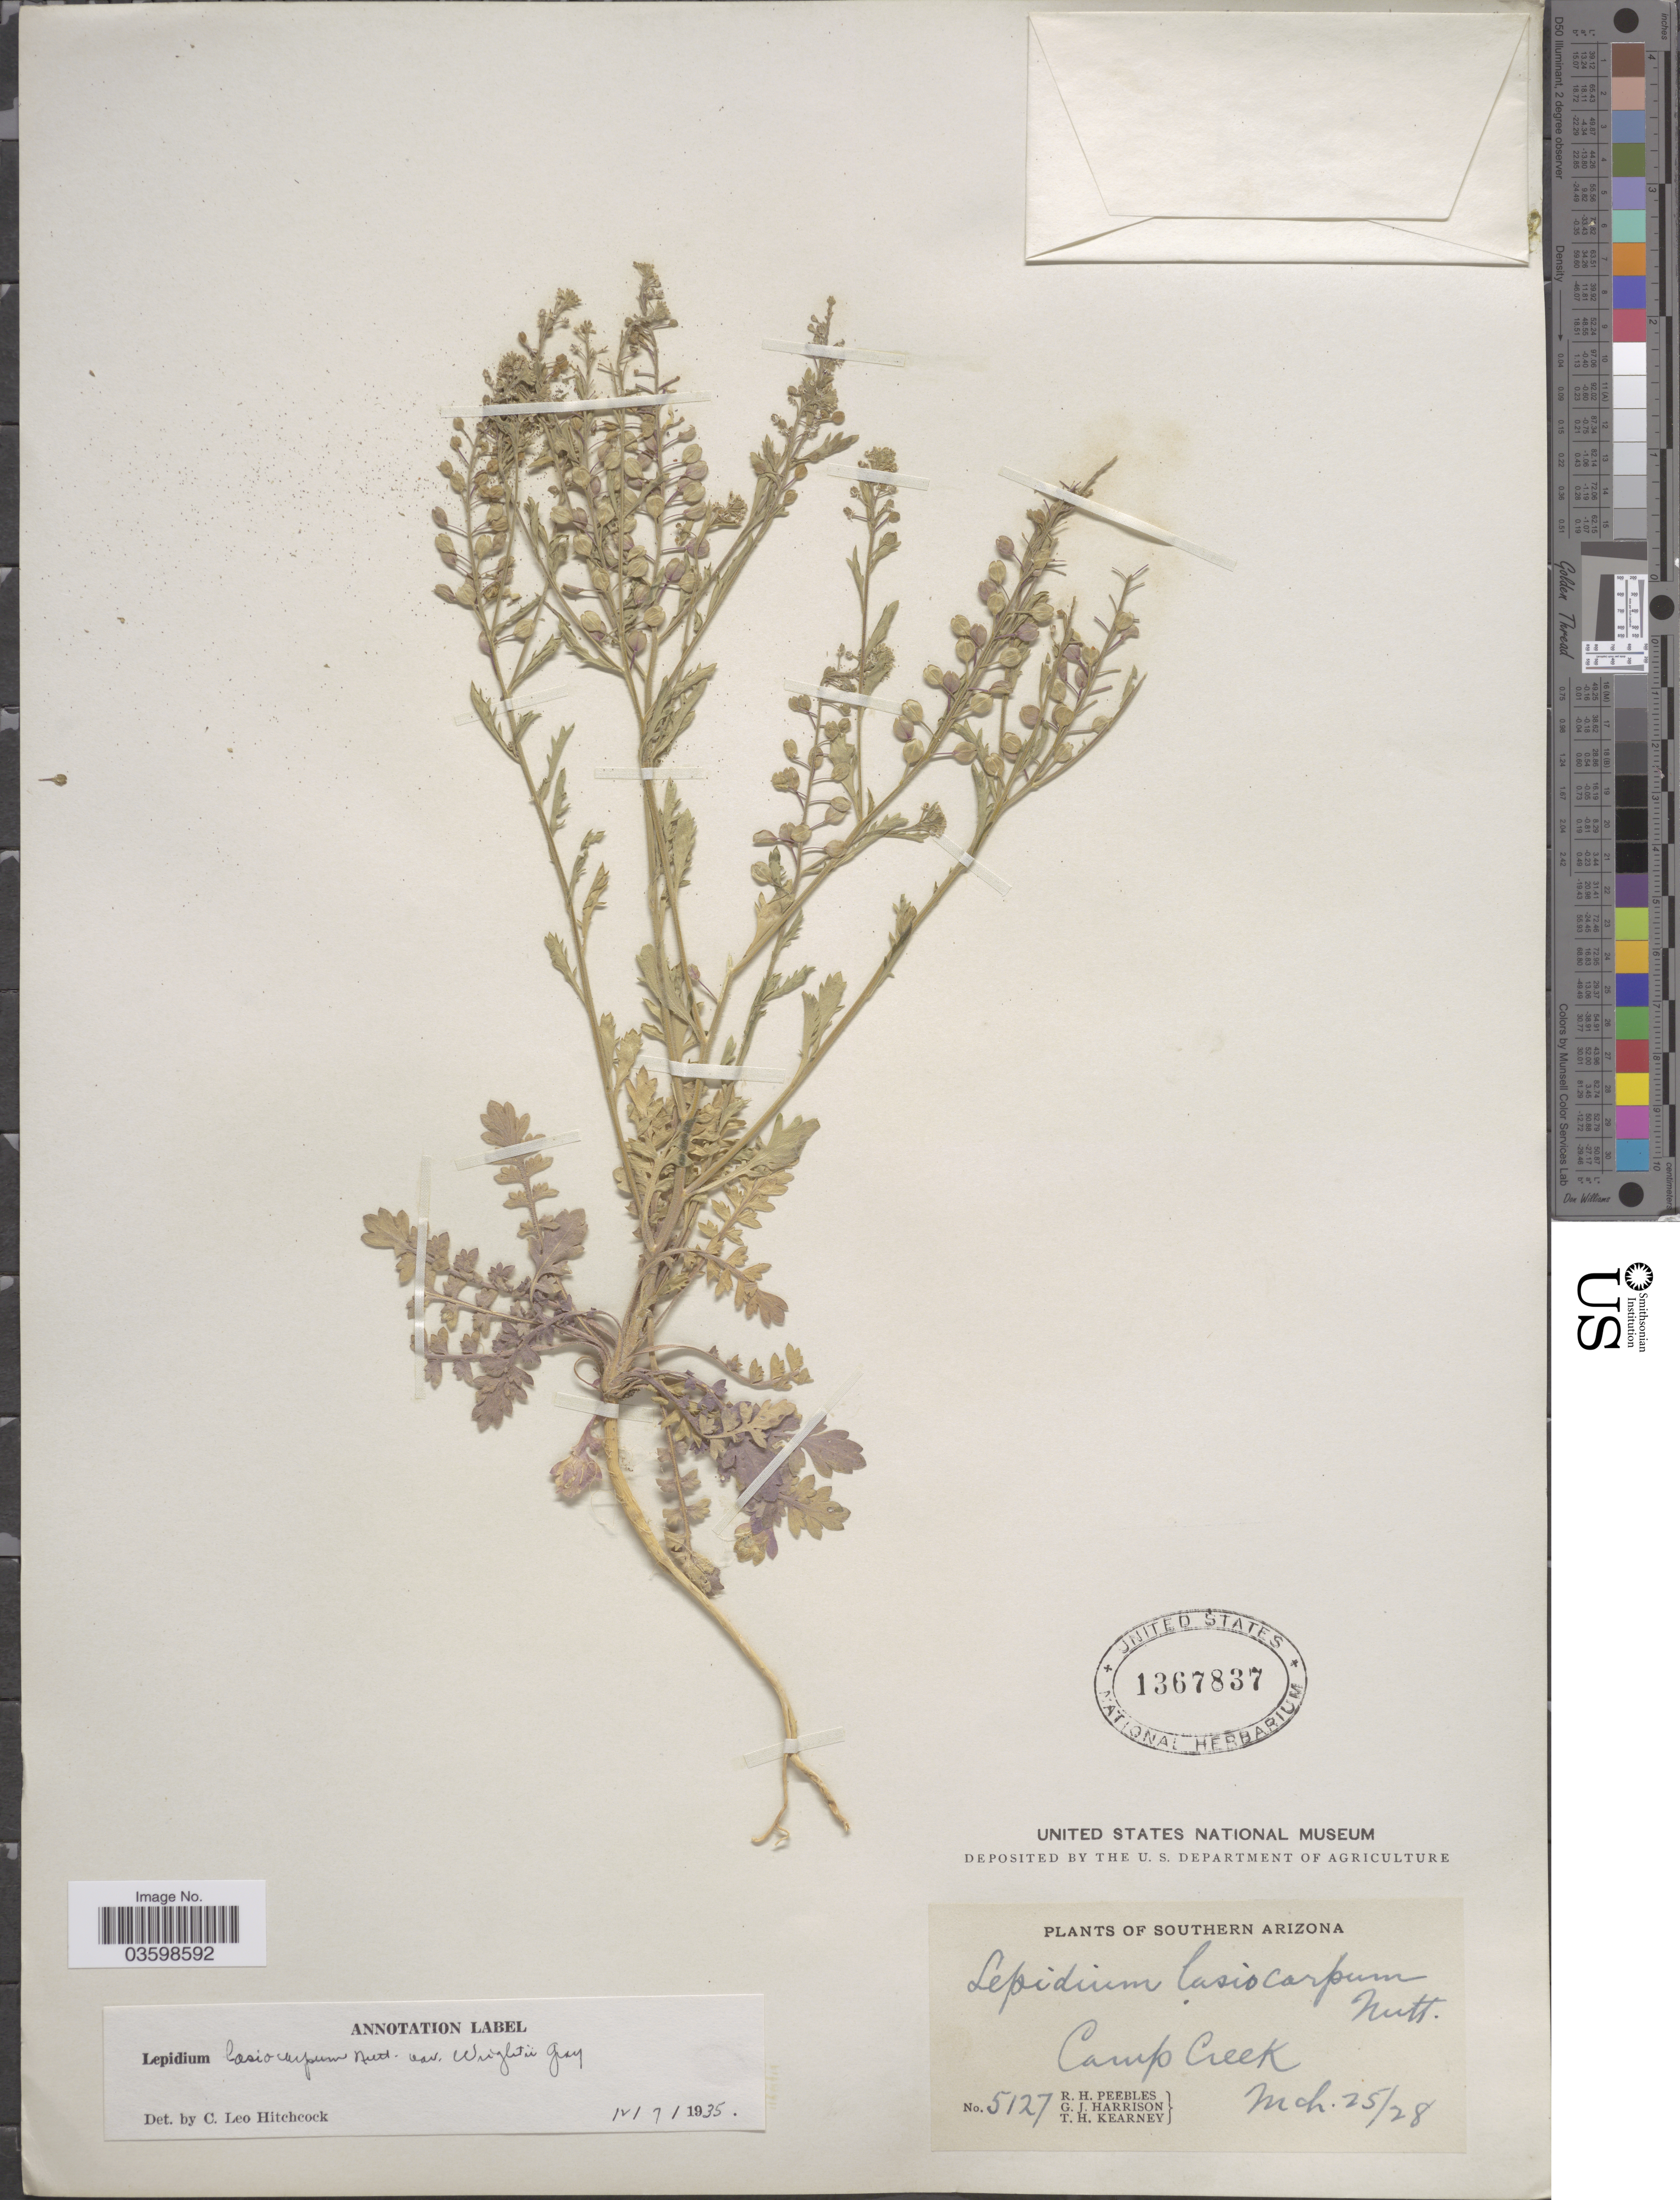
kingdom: Plantae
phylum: Tracheophyta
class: Magnoliopsida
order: Brassicales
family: Brassicaceae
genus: Lepidium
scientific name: Lepidium lasiocarpum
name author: Nutt.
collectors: R. H. Peebles, G. J. Harrison & T. H. Kearney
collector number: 5127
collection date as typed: Transcribed d/m/y: 25/3/28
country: United States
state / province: Arizona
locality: Southern Arizona. Camp Creek.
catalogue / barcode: US 1367837